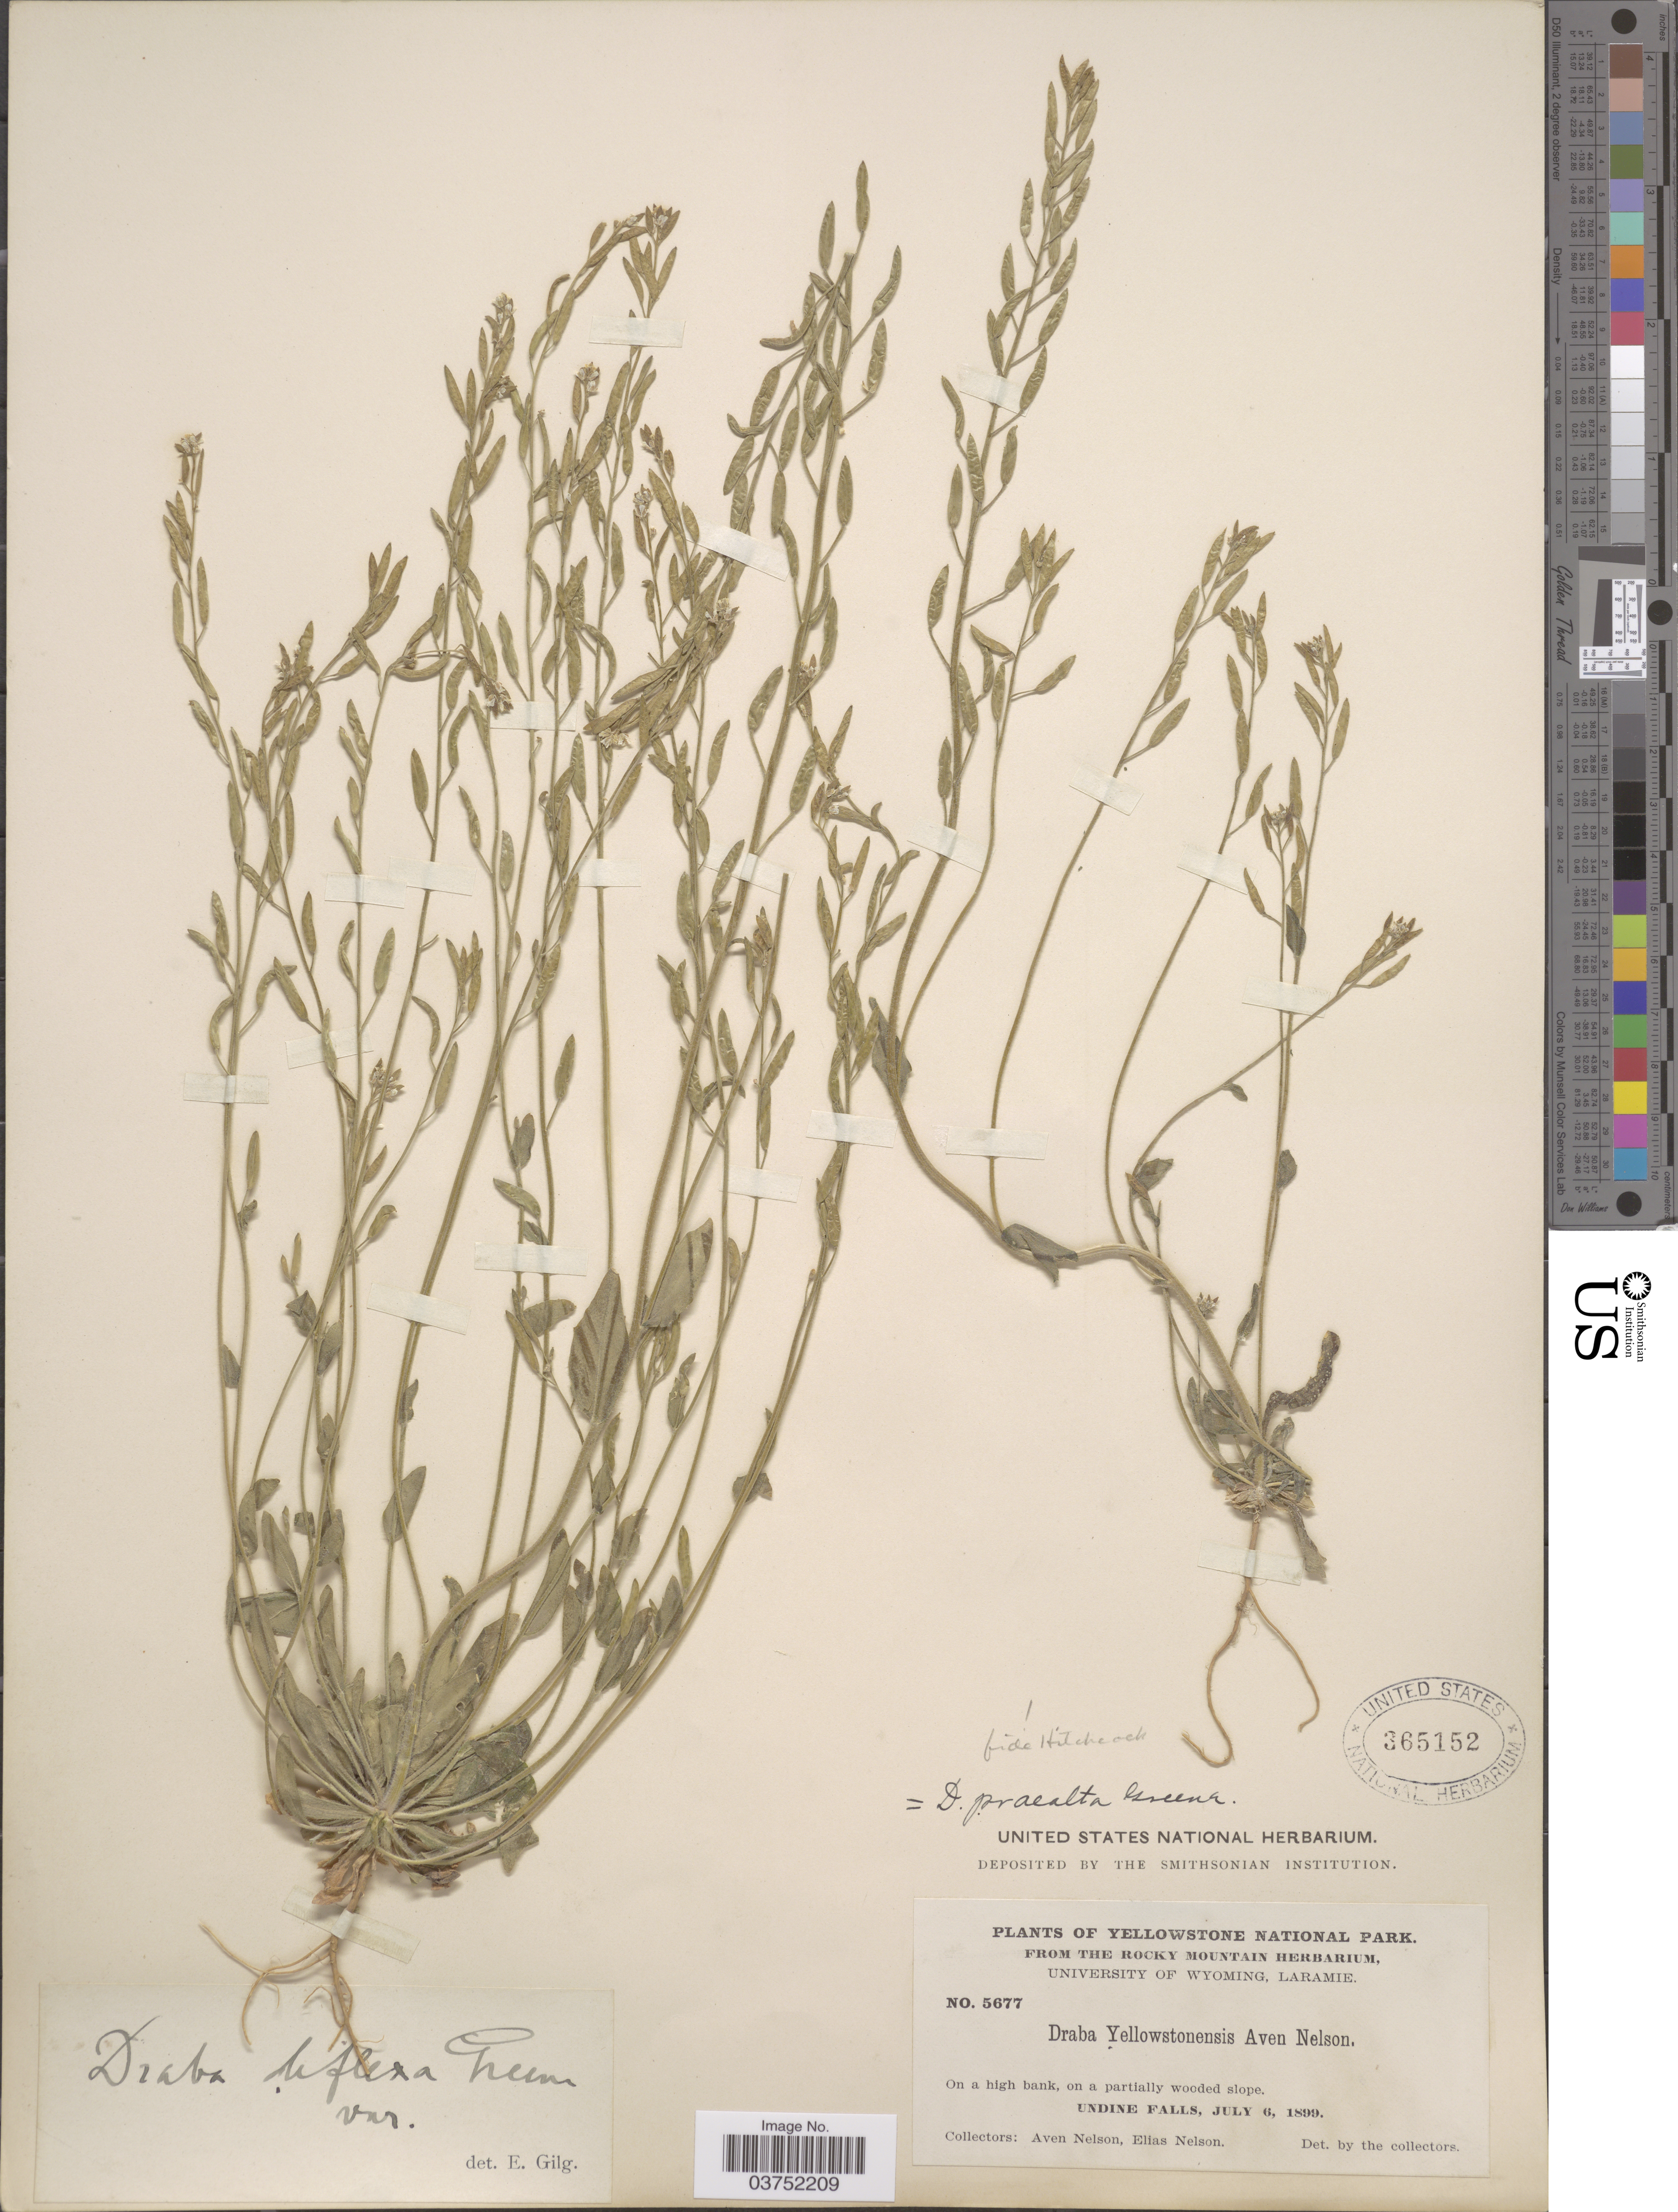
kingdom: Plantae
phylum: Tracheophyta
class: Magnoliopsida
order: Brassicales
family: Brassicaceae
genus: Draba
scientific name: Draba praealta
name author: Greene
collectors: A. Nelson & E. Nelson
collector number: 5677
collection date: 1899-07-06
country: United States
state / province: Wyoming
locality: Yellowstone National Park. Undine Falls.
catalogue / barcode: US 365152